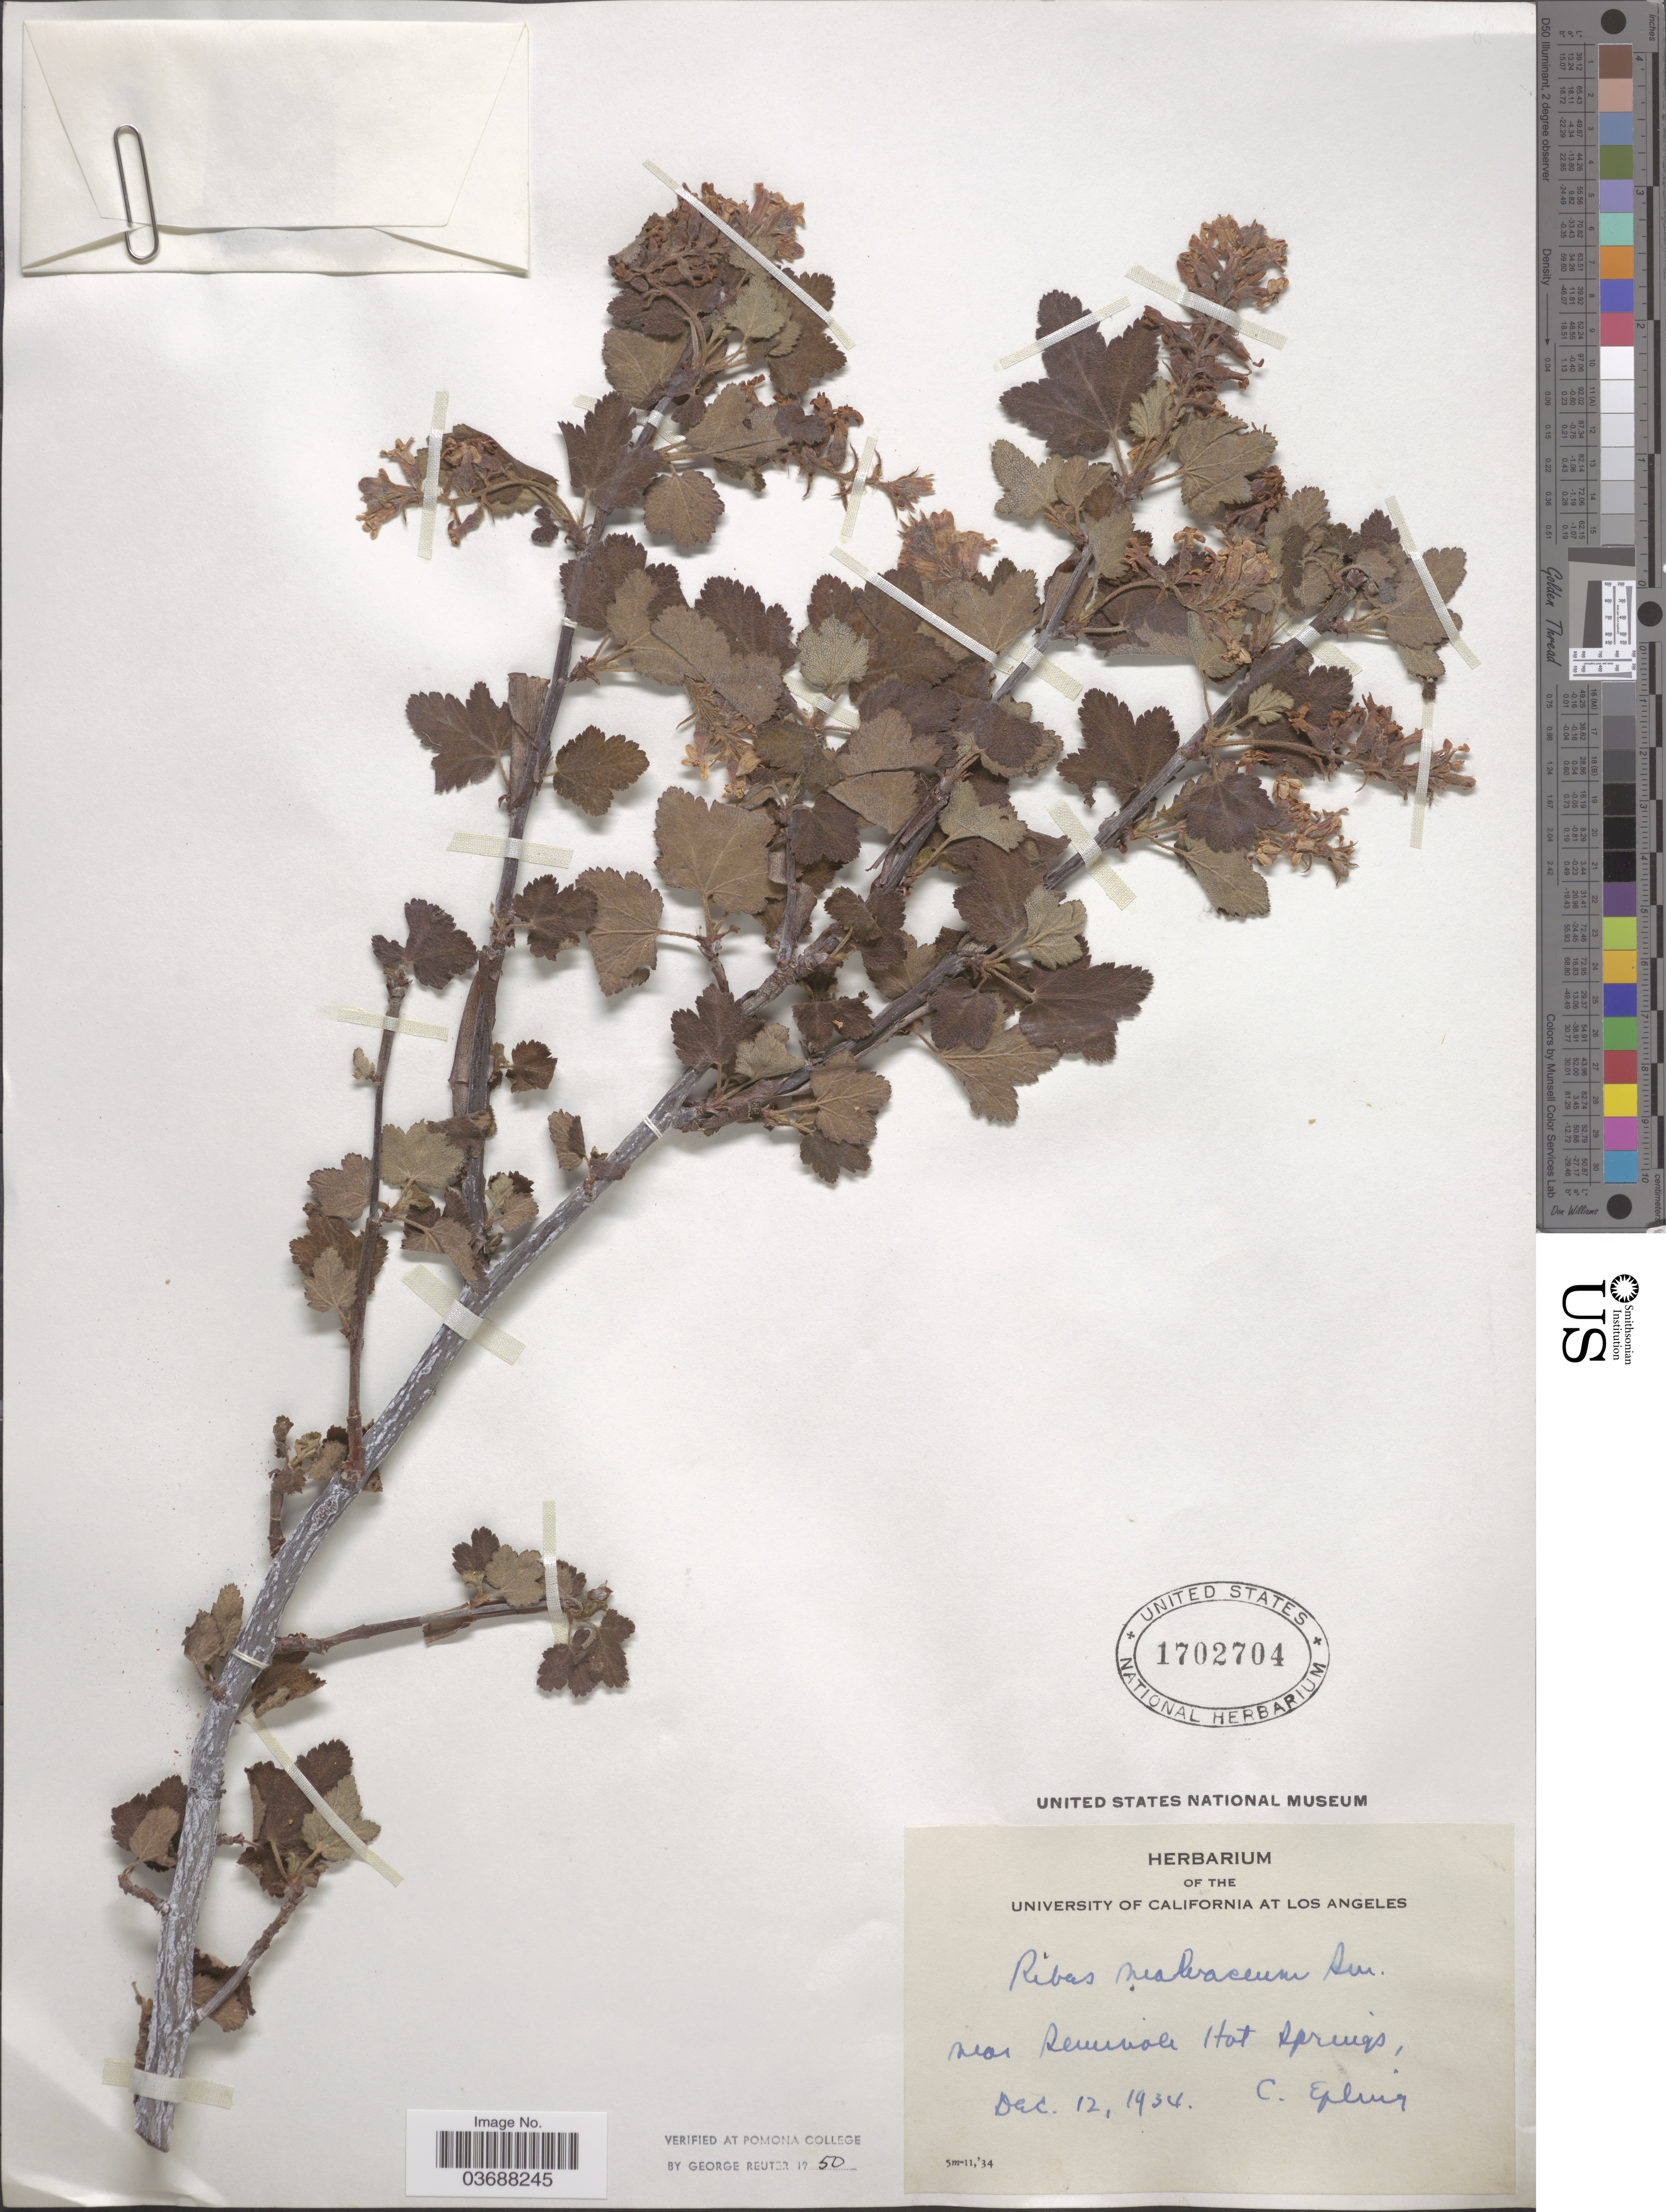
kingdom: Plantae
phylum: Tracheophyta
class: Magnoliopsida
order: Saxifragales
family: Grossulariaceae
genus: Ribes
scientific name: Ribes malvaceum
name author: Sm.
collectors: C. C. Epling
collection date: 1934-12-12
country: United States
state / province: California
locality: Near Seminole Hot Springs.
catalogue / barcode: US 1702704